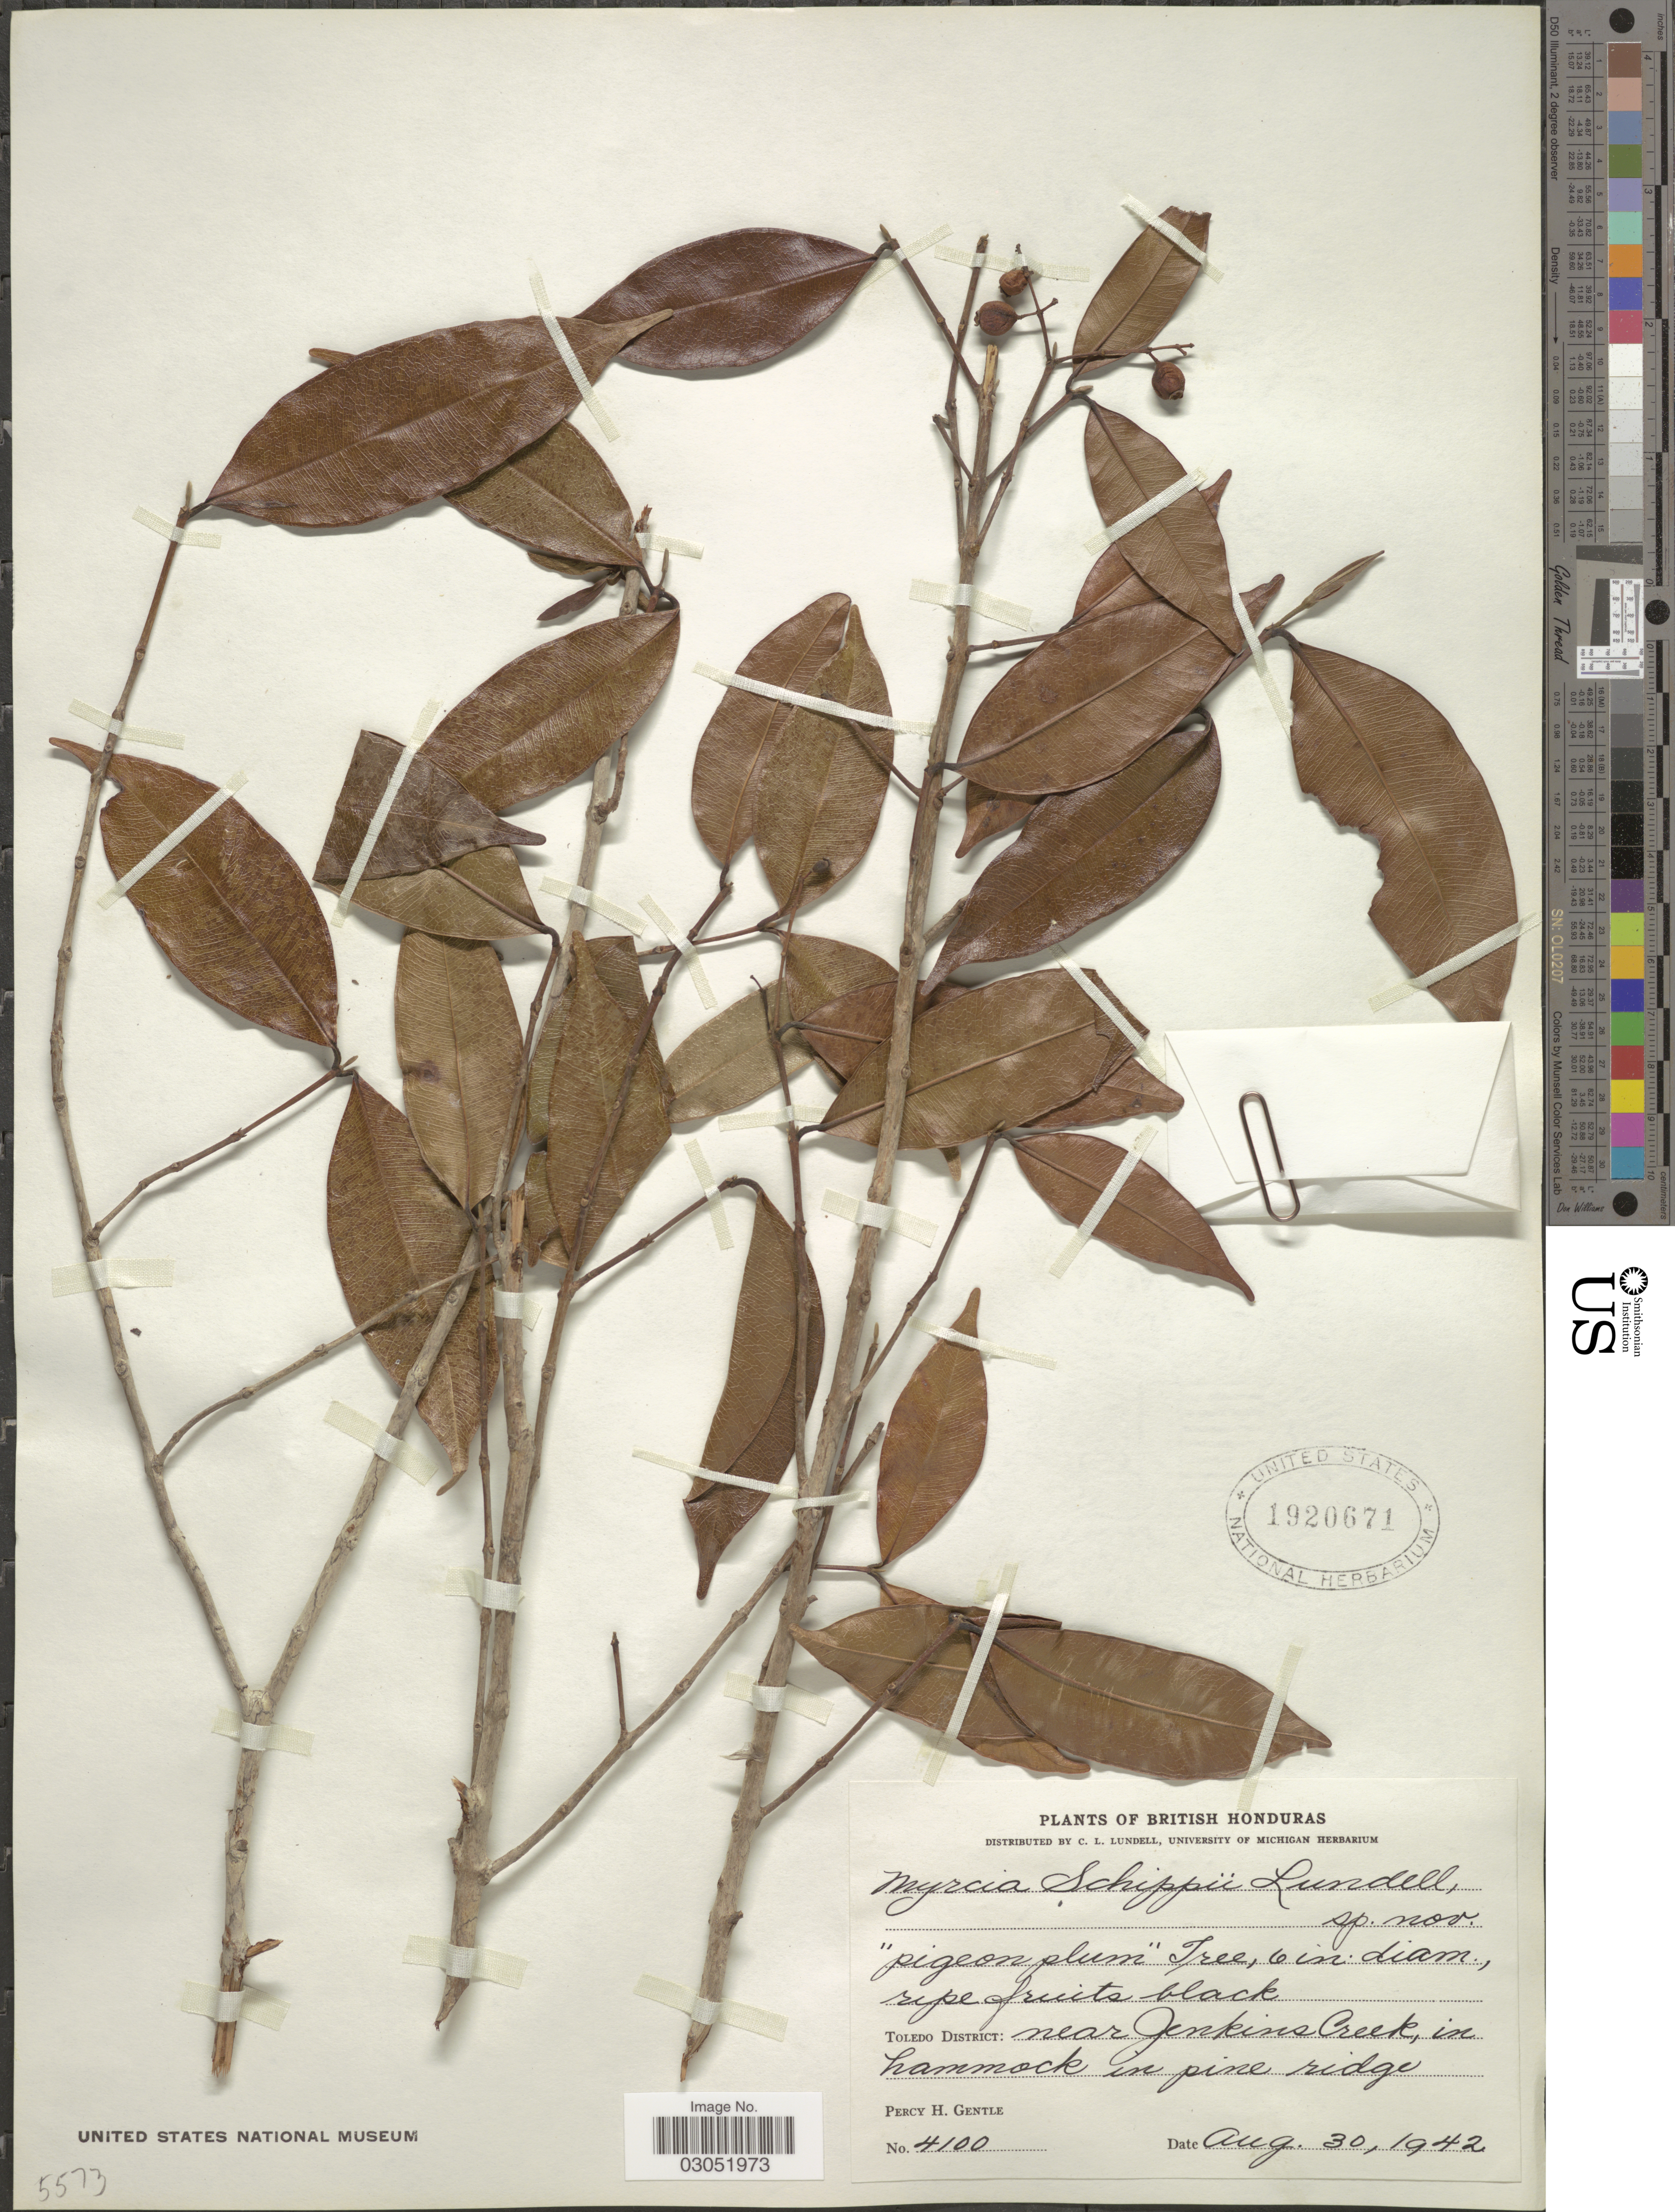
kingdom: Plantae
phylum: Tracheophyta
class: Magnoliopsida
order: Myrtales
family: Myrtaceae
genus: Myrcia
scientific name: Myrcia splendens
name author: (Sw.) DC.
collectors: P. H. Gentle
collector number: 4100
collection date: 1942-08-30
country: Belize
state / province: Toledo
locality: British Honduras. Toledo District: near Jenkins Creek, in hammock in pine ridge.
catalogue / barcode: US 1920671